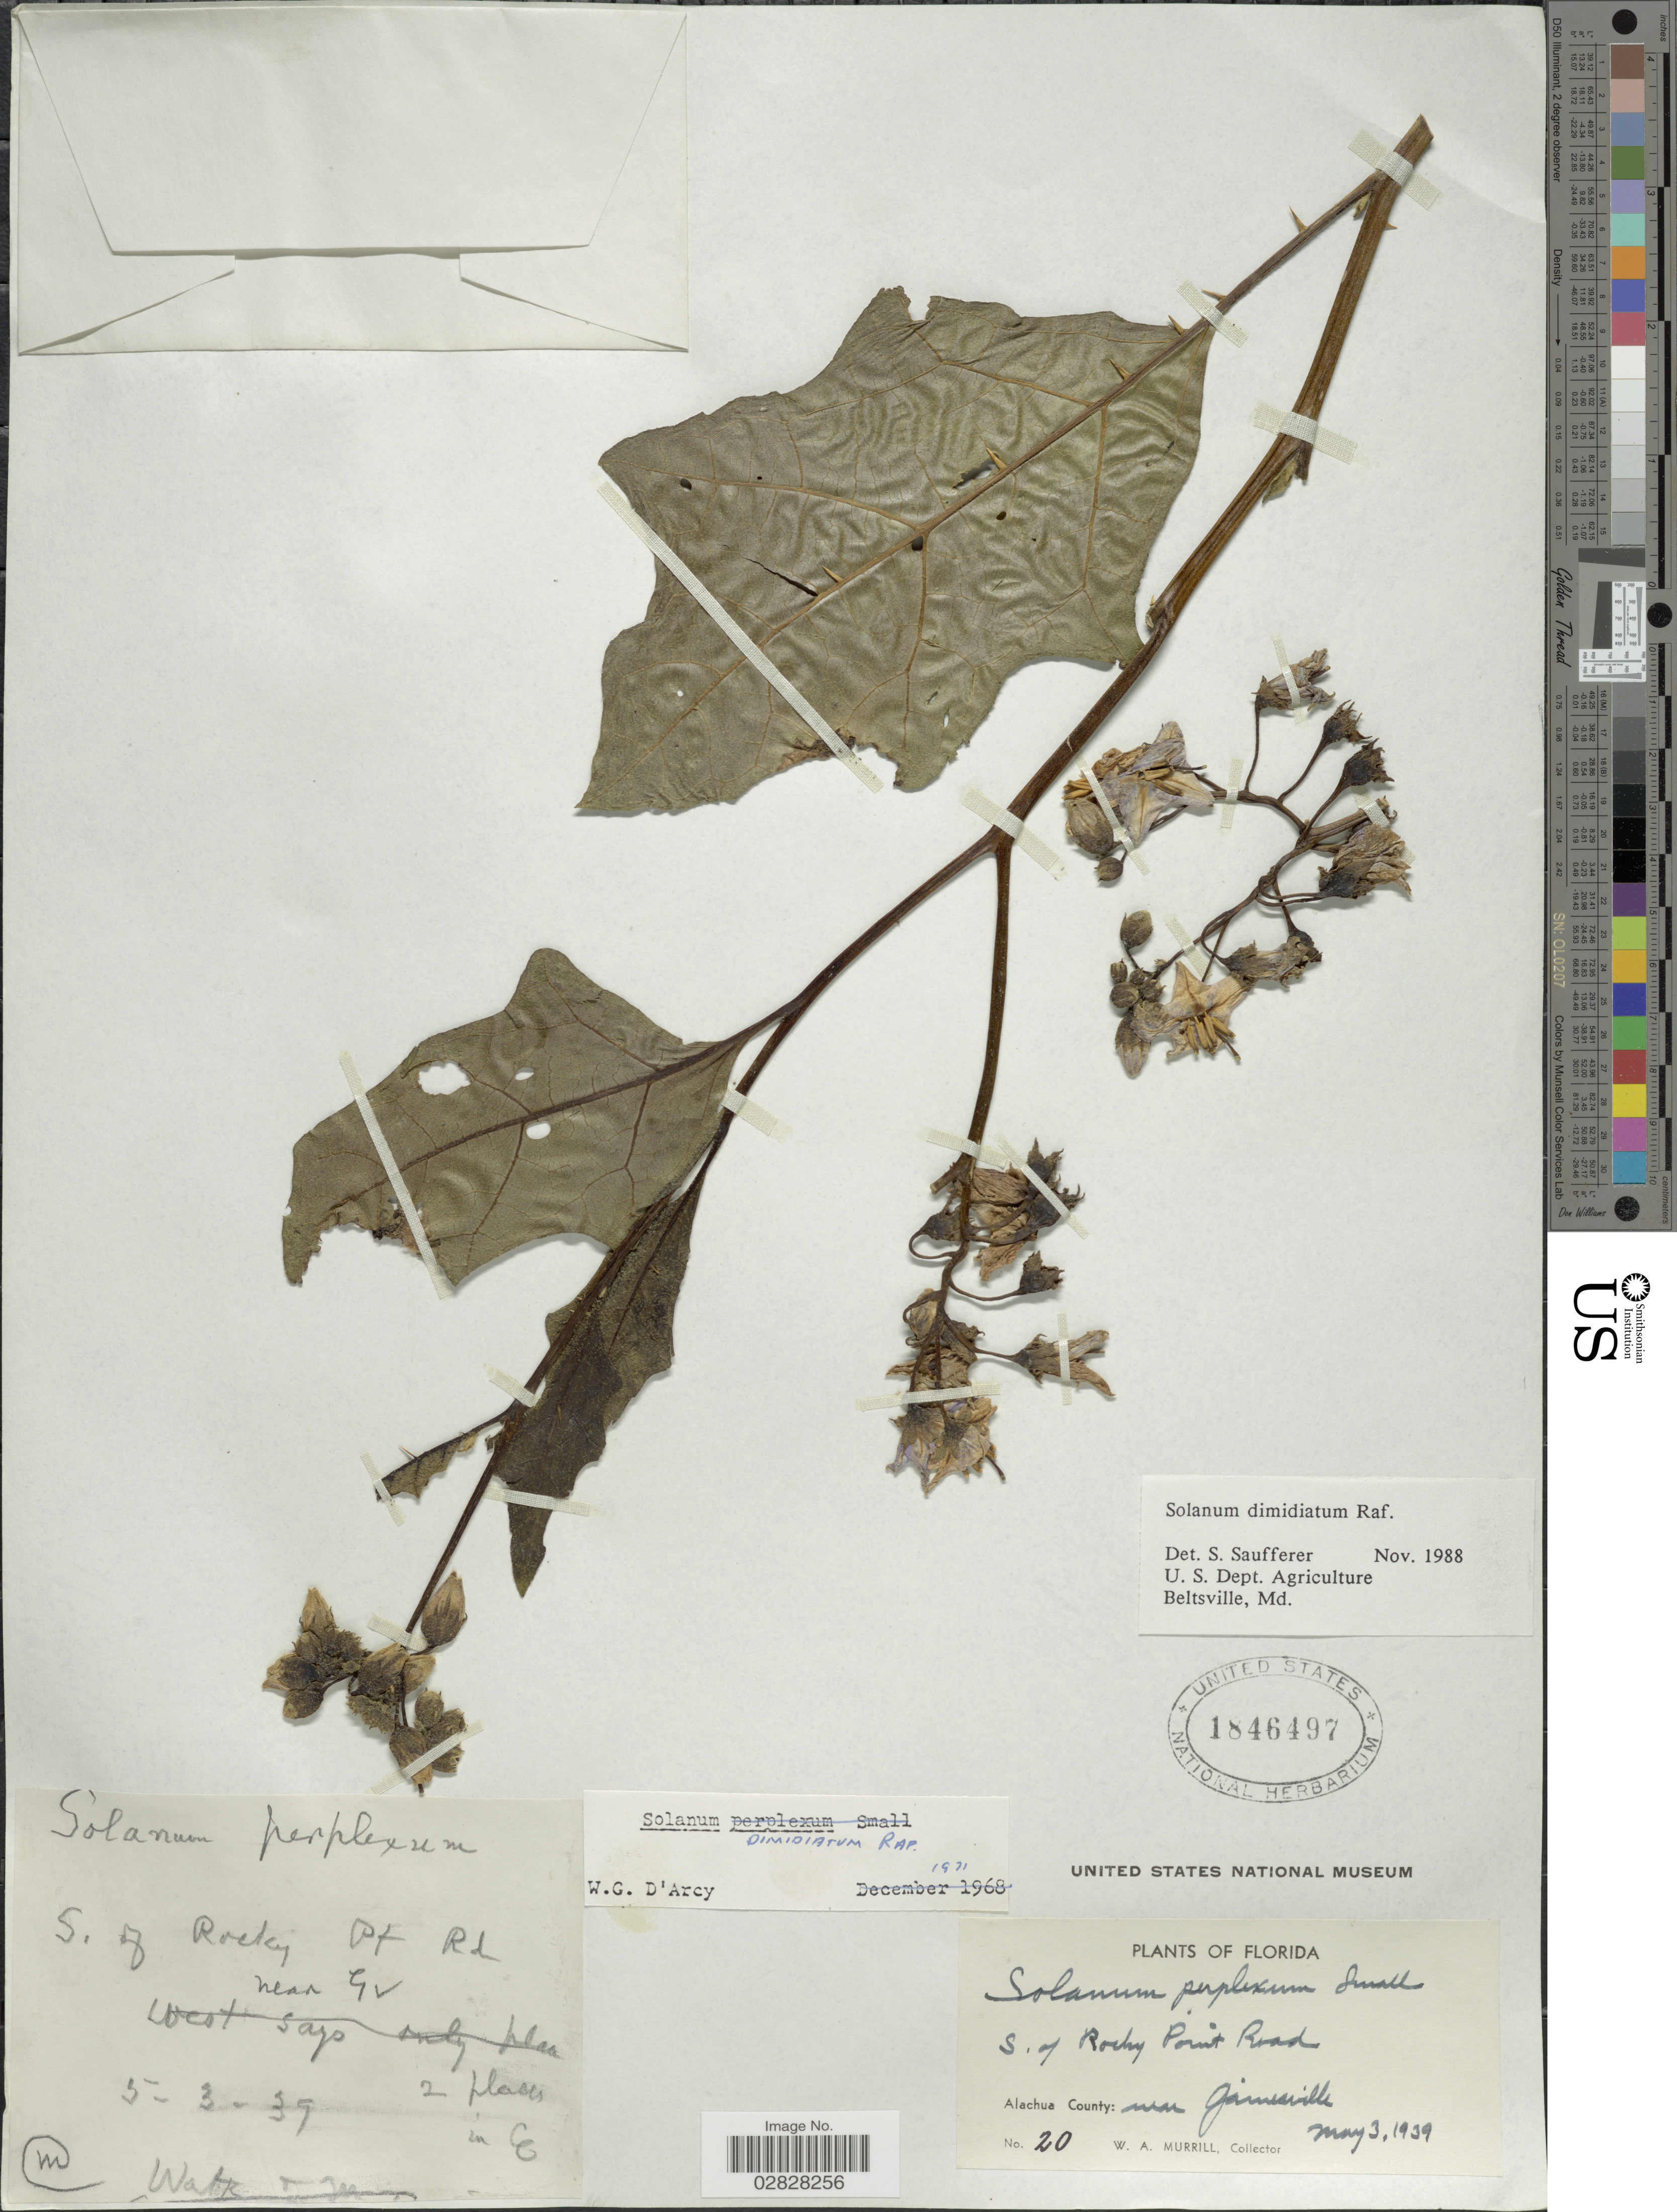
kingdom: Plantae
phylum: Tracheophyta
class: Magnoliopsida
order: Solanales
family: Solanaceae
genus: Solanum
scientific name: Solanum dimidiatum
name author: Raf.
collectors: W. A. Murrill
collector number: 20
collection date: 1939-05-03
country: United States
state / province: Florida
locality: S. of Rocky Point Road. Alachua County: near Gainesville.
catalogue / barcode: US 1846497